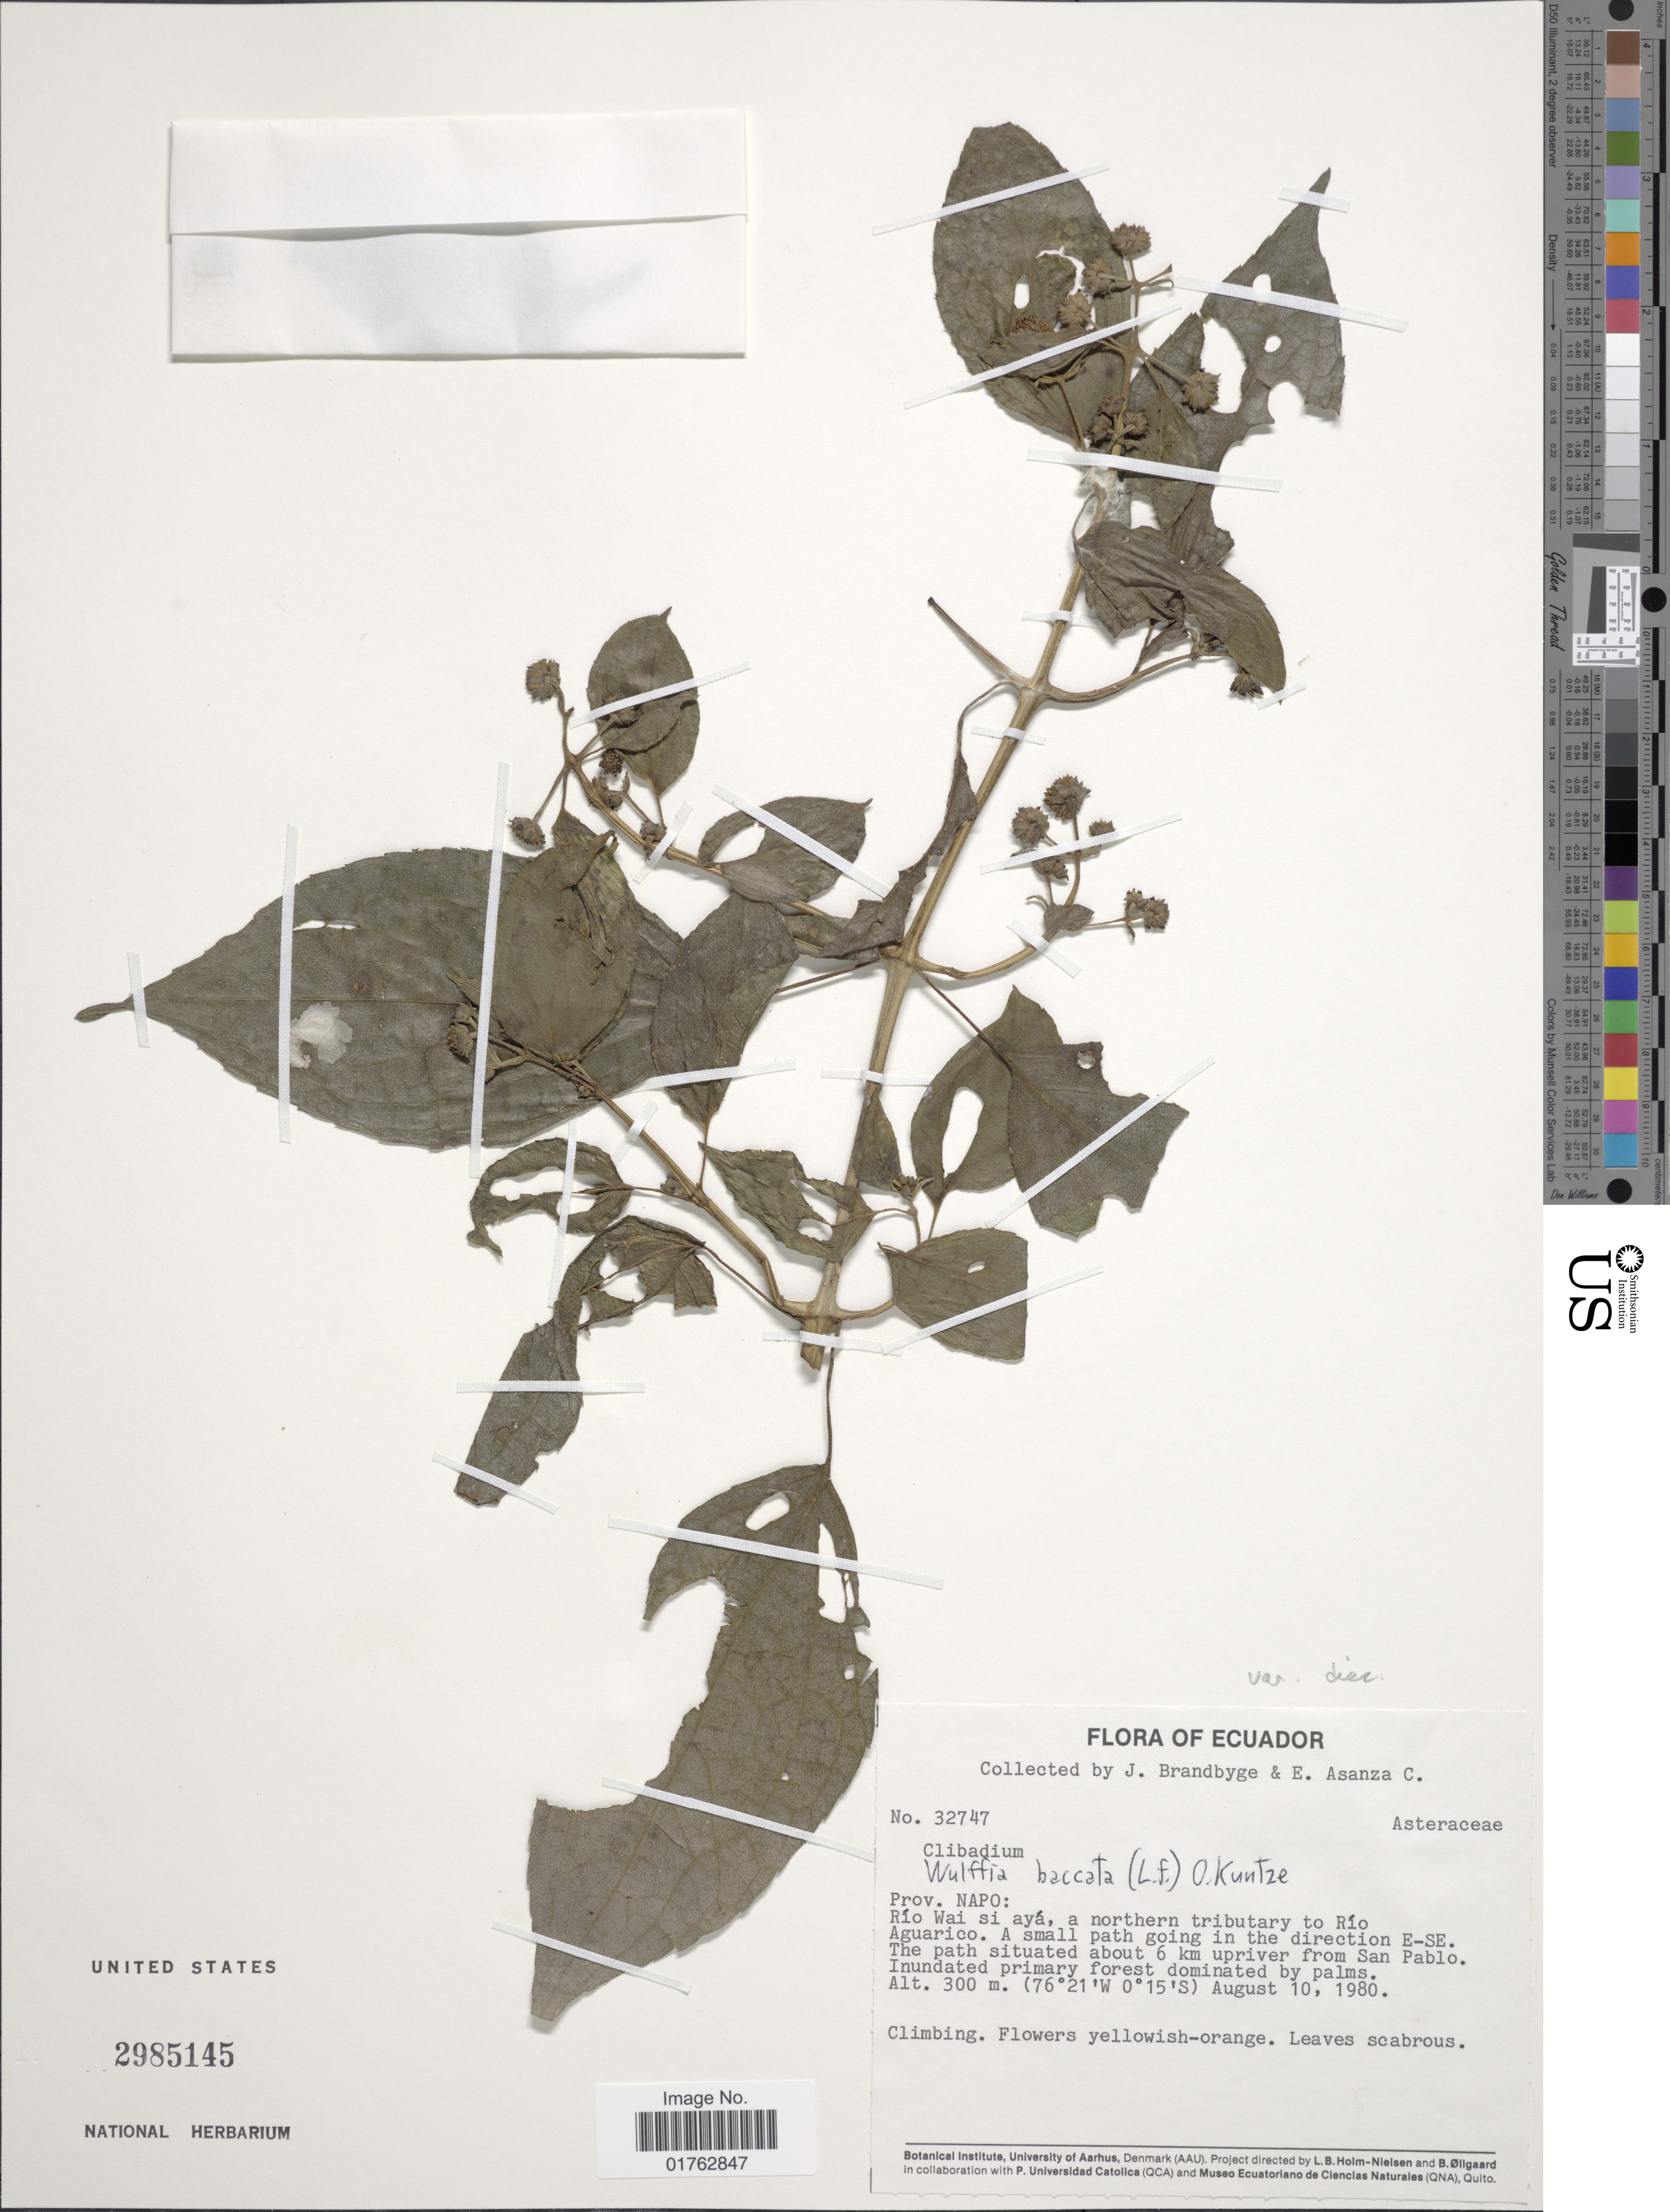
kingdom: Plantae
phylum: Tracheophyta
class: Magnoliopsida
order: Asterales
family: Asteraceae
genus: Wulffia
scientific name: Wulffia baccata var. discoidea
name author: S.F. Blake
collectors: J. Brandbyge & E. Asanza C.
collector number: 32747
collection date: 1980-08-10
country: Ecuador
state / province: Napo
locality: Rio Wai si aya, a northern tributary to Rio Aguarico, A small path going in the direction E-SE, the path situated about 6 km upriver from San Pablo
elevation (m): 300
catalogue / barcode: US 2985145